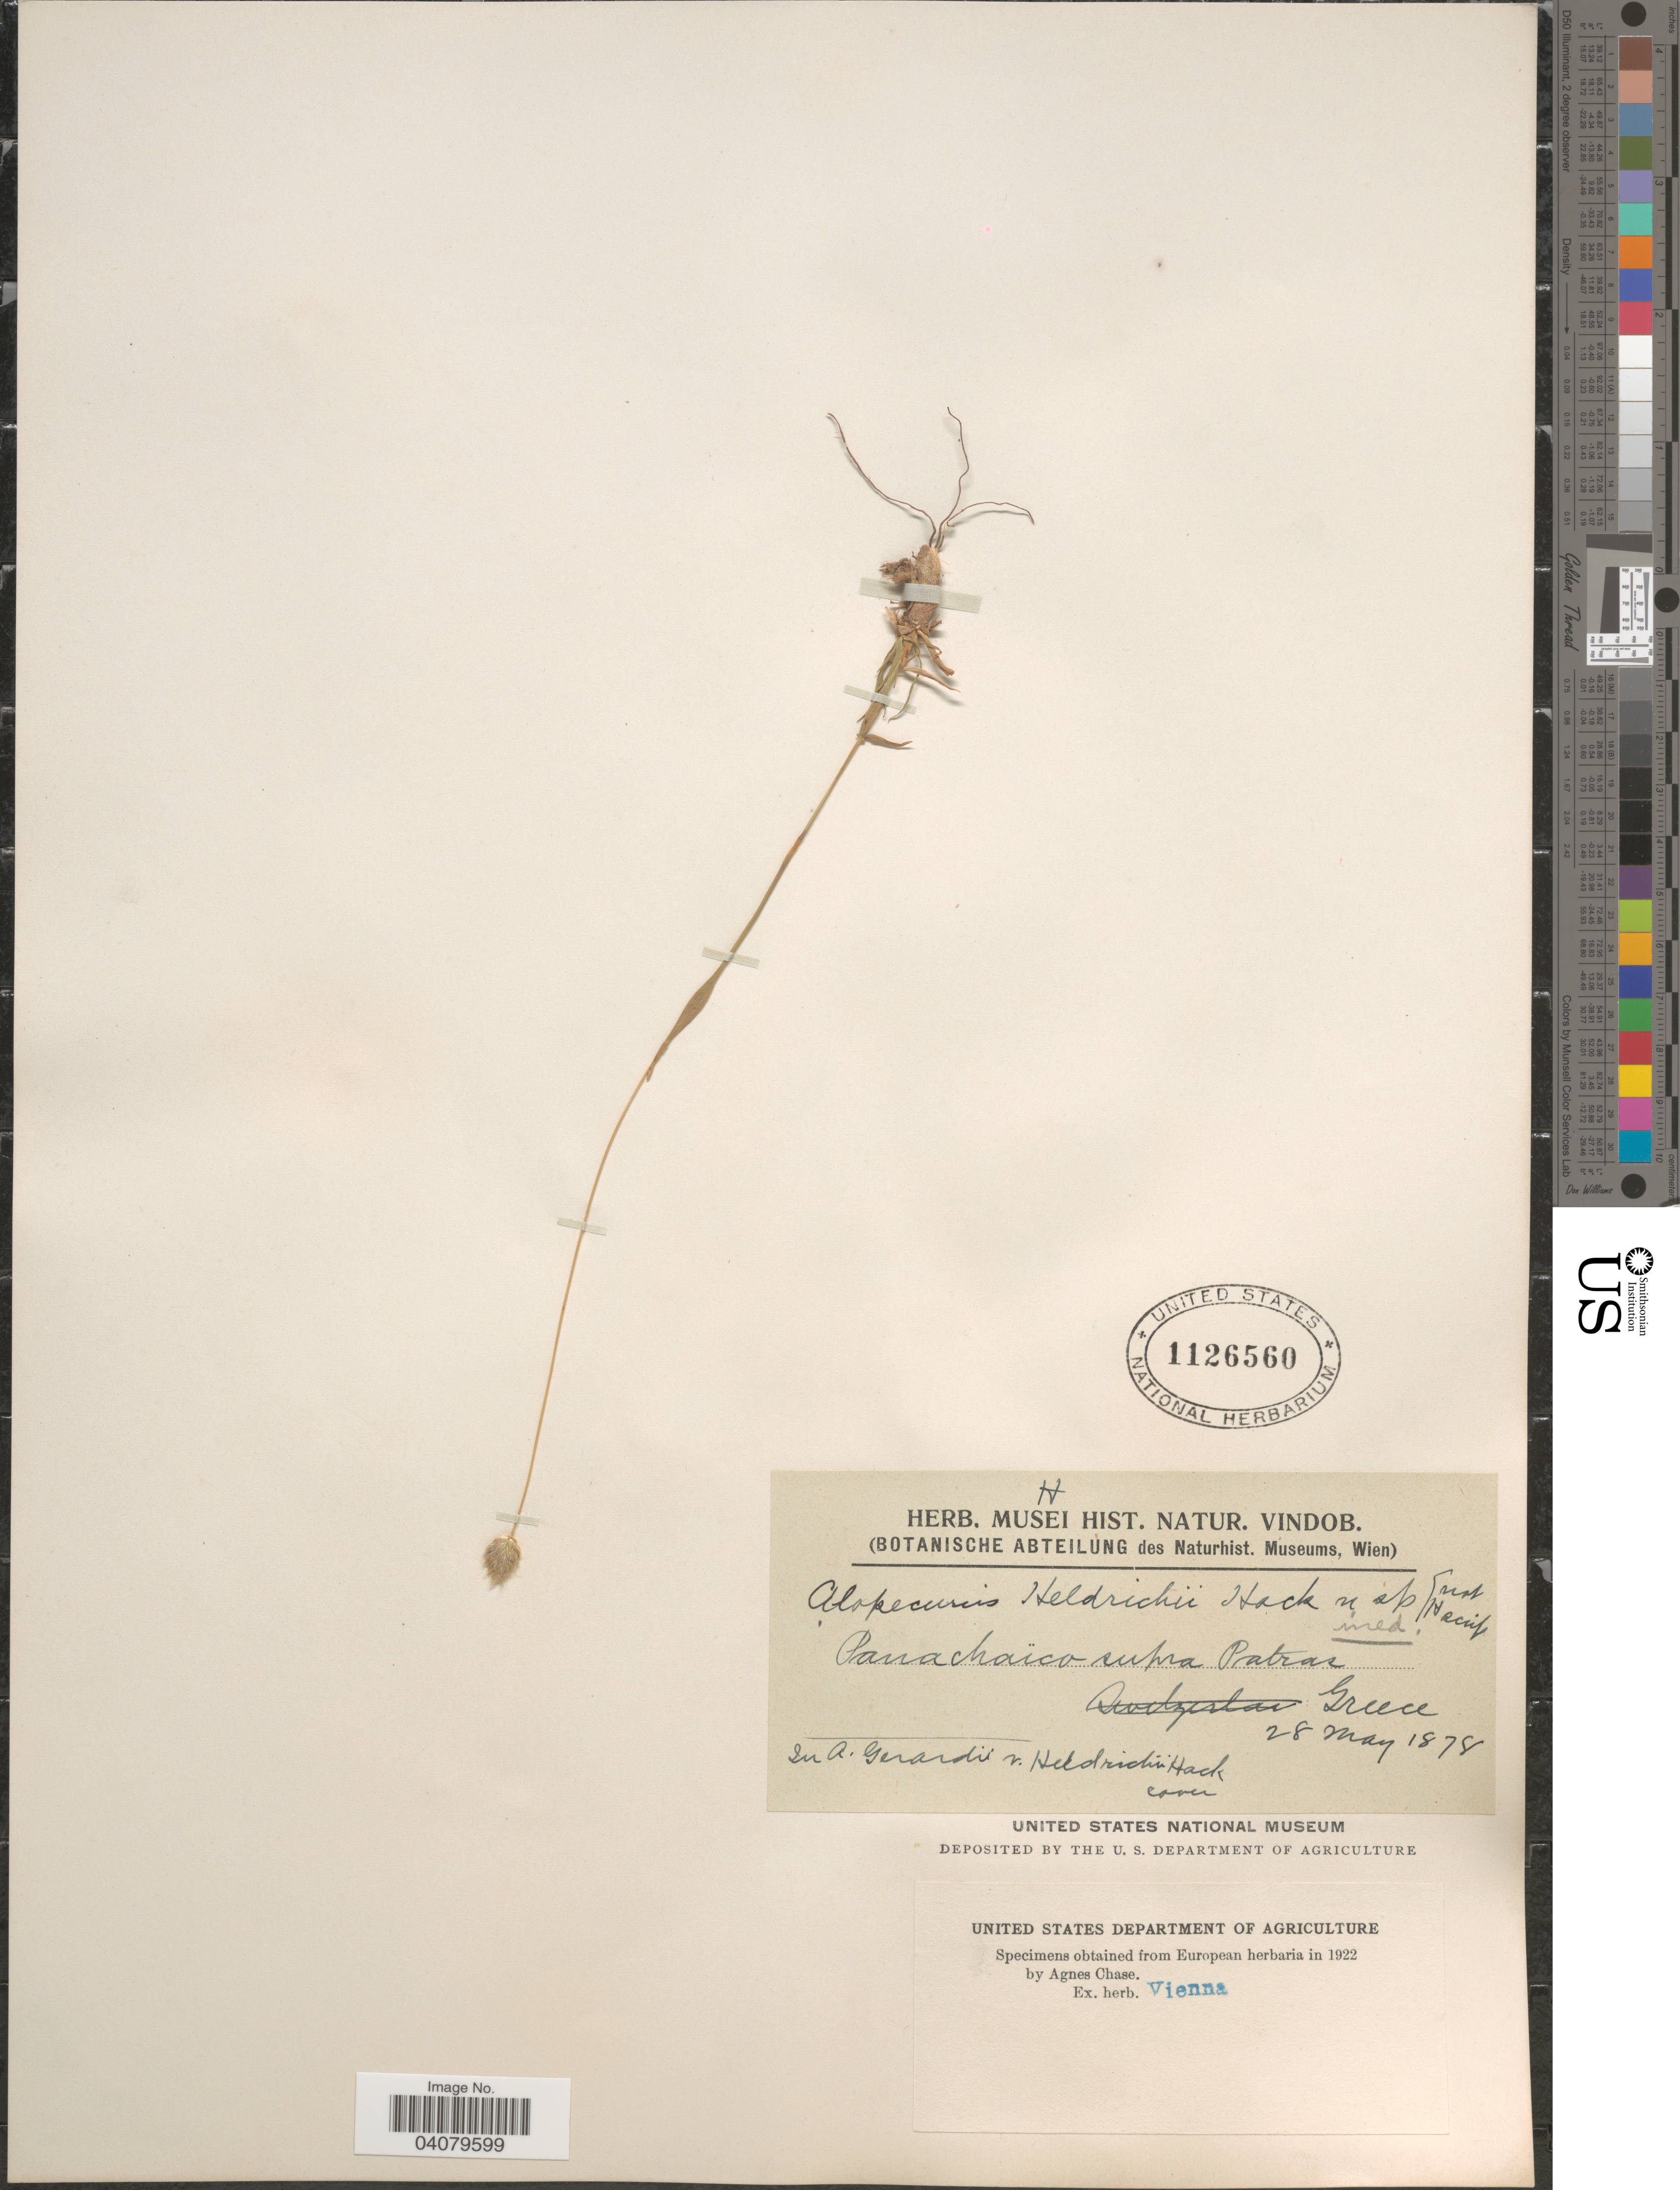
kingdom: Plantae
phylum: Tracheophyta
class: Liliopsida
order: Poales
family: Poaceae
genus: Alopecurus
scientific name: Alopecurus gerardii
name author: (All.) Vill.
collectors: ex herb. Musei Hist. Natur. Vindob.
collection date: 1878-05-28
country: Greece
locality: Panachaïco supra Patras.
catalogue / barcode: US 1126560